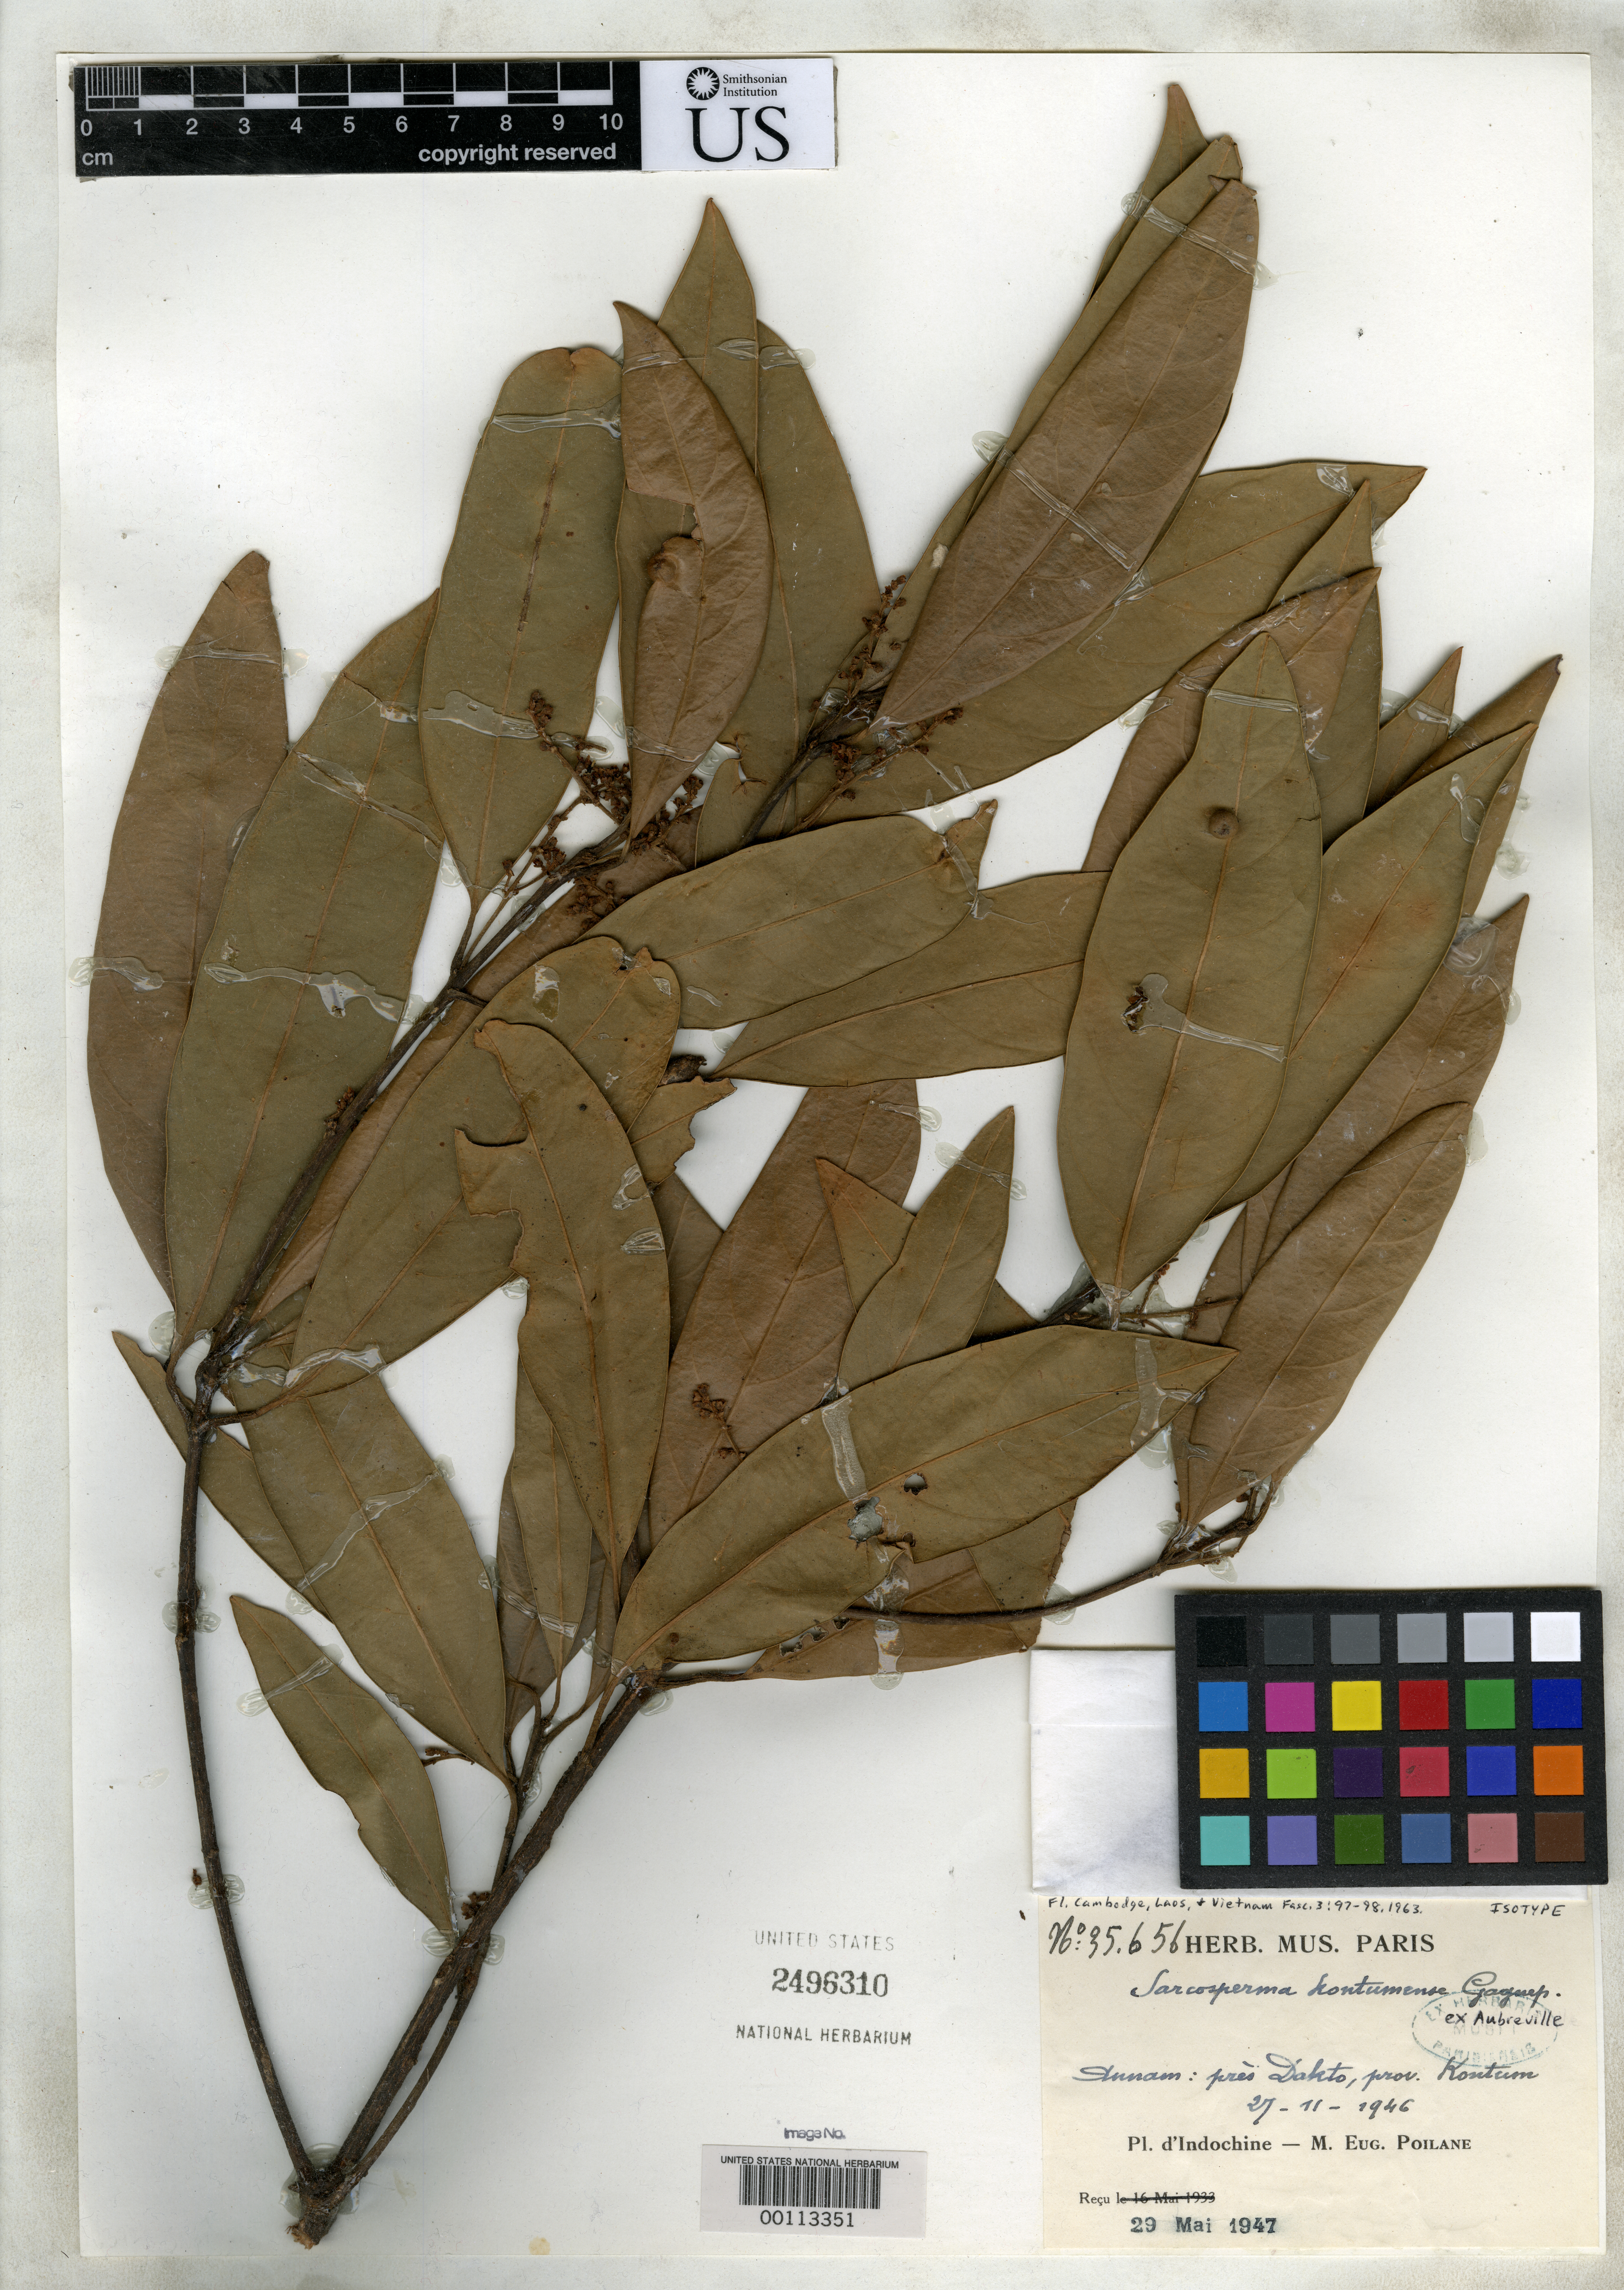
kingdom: Plantae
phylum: Tracheophyta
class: Magnoliopsida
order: Ericales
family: Sapotaceae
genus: Sarcosperma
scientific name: Sarcosperma kontumense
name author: Gagnep. ex Aubrév.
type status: Isotype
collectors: E. Poilane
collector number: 35656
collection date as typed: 29 May 1947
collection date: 1947-05-29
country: Vietnam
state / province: Kon Tum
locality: Massif de Ngok Guga.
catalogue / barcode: US 2496310